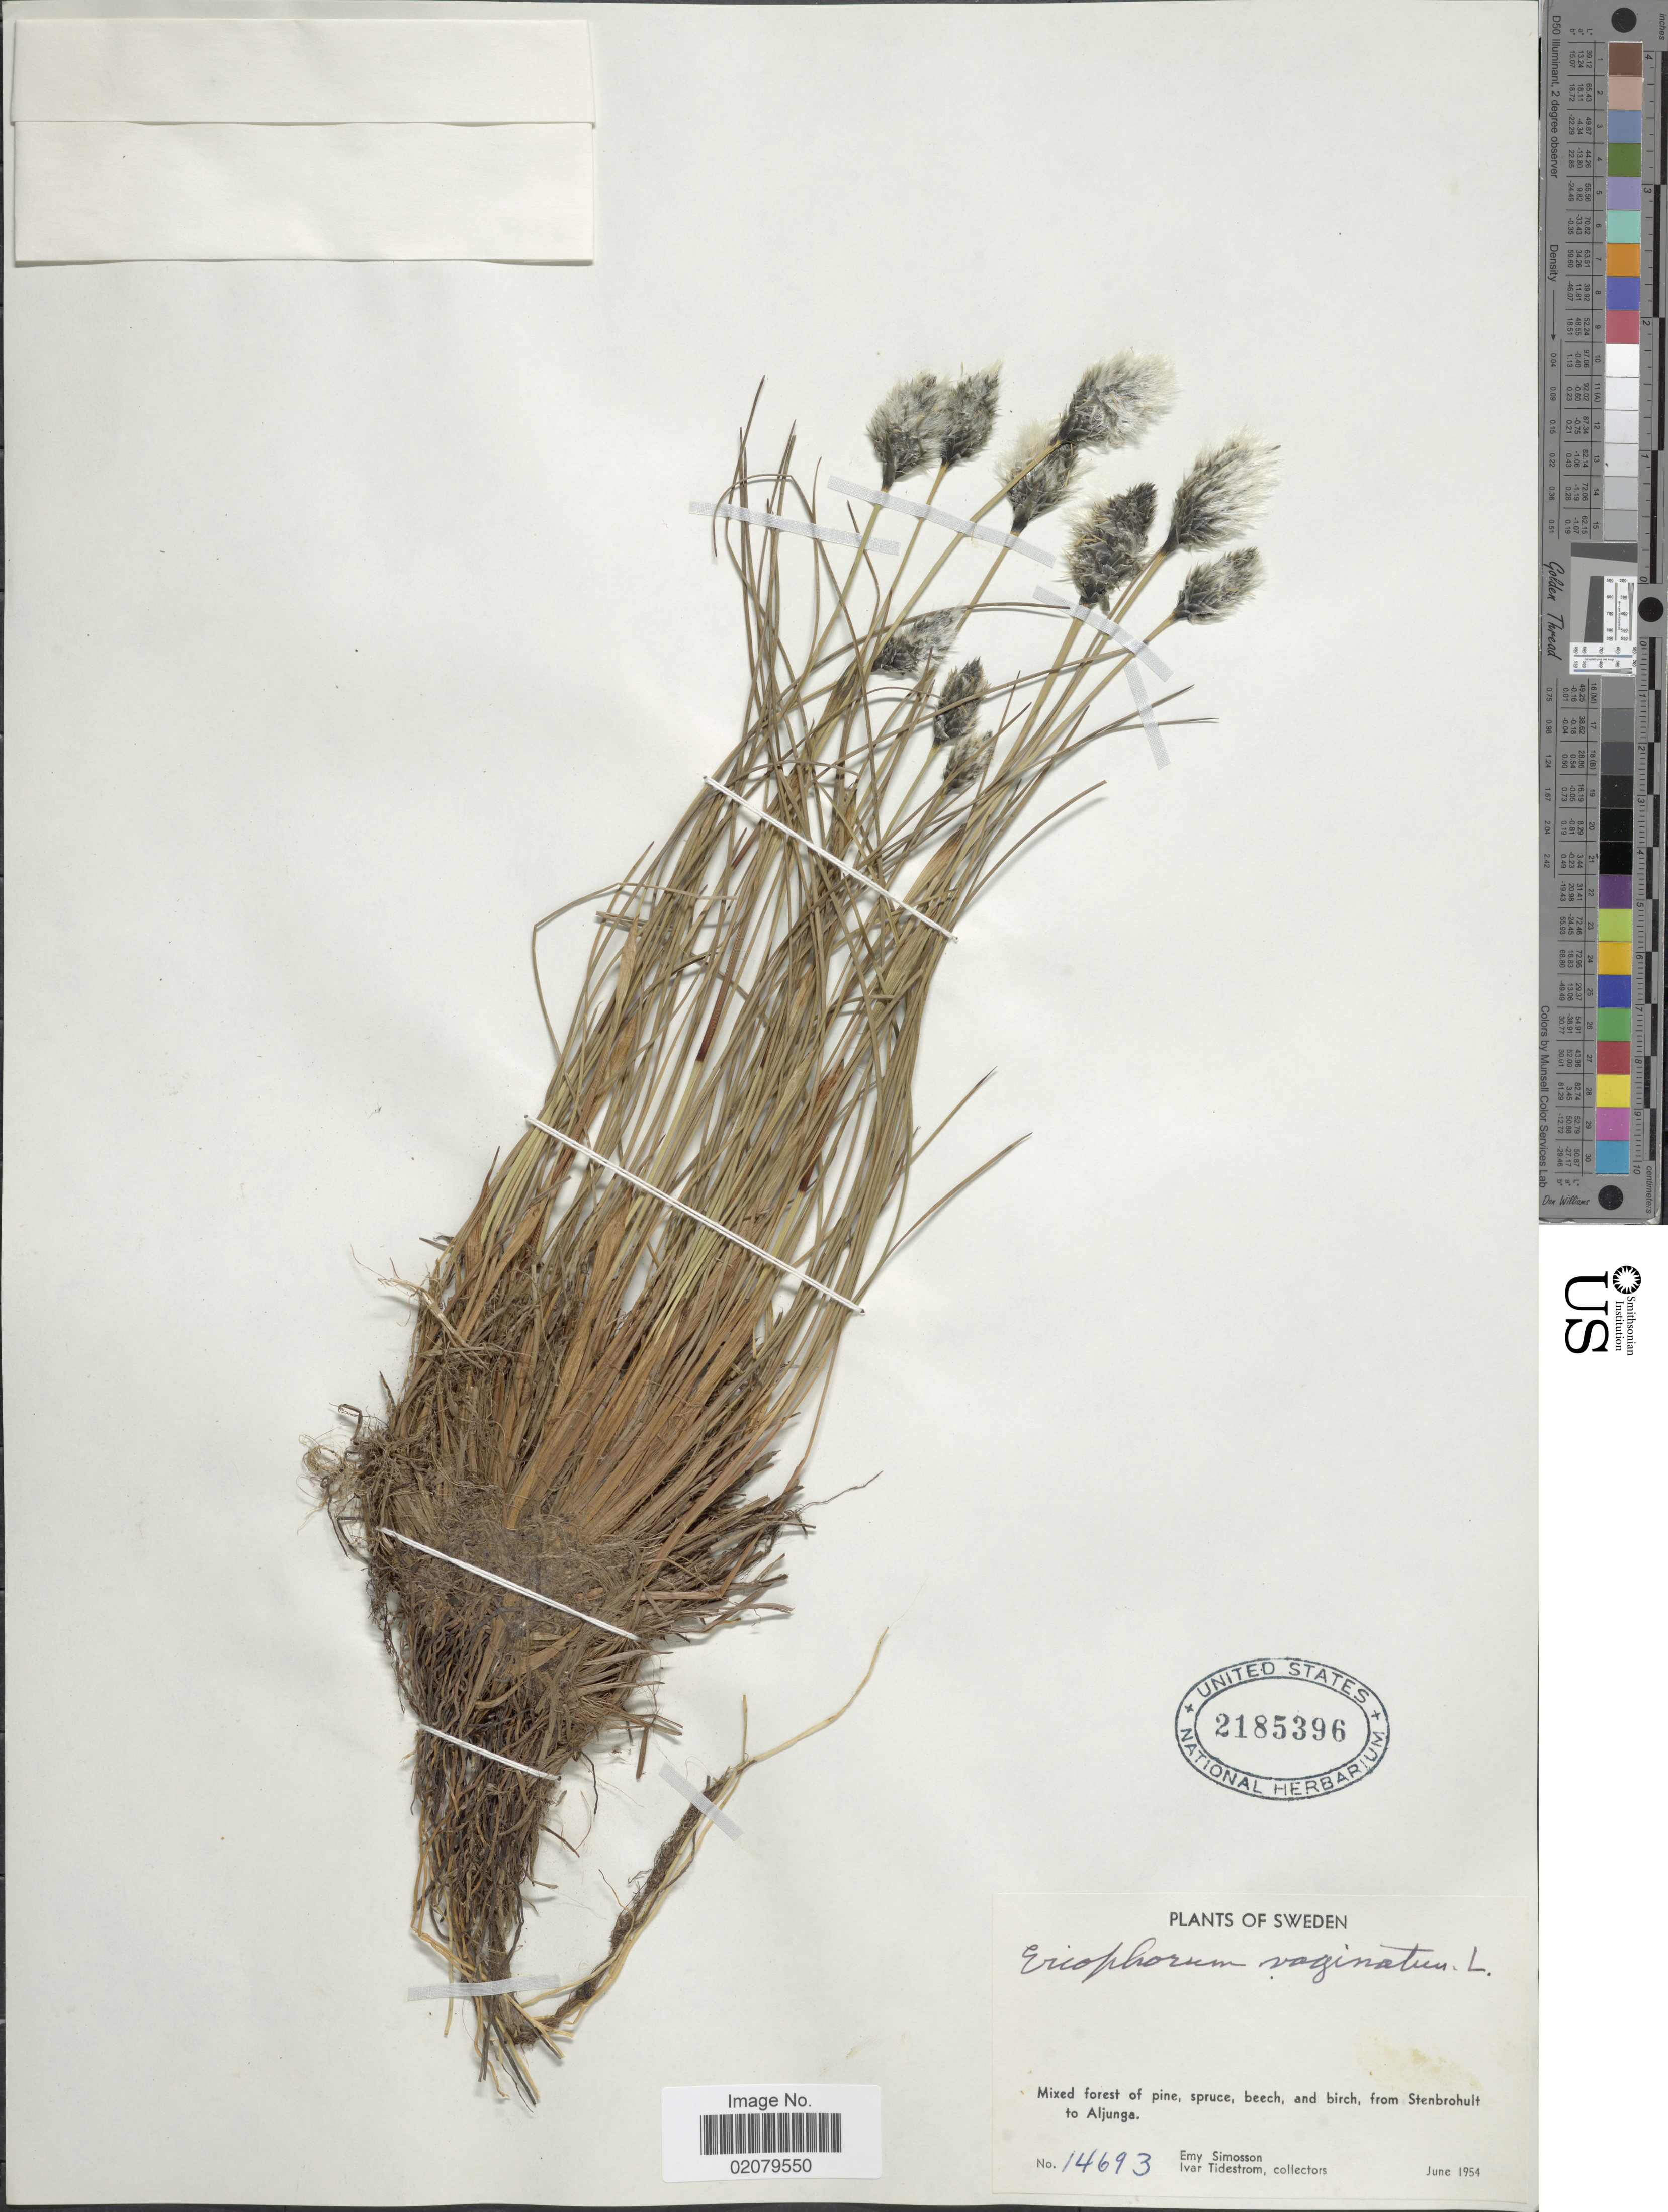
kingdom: Plantae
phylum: Tracheophyta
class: Liliopsida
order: Poales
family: Cyperaceae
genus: Eriophorum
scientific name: Eriophorum vaginatum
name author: L.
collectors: E. Simosson & I. F. Tidestrom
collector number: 14693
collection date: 1954-06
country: Sweden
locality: From Stenbrohult to Aljunga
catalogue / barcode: US 2185396